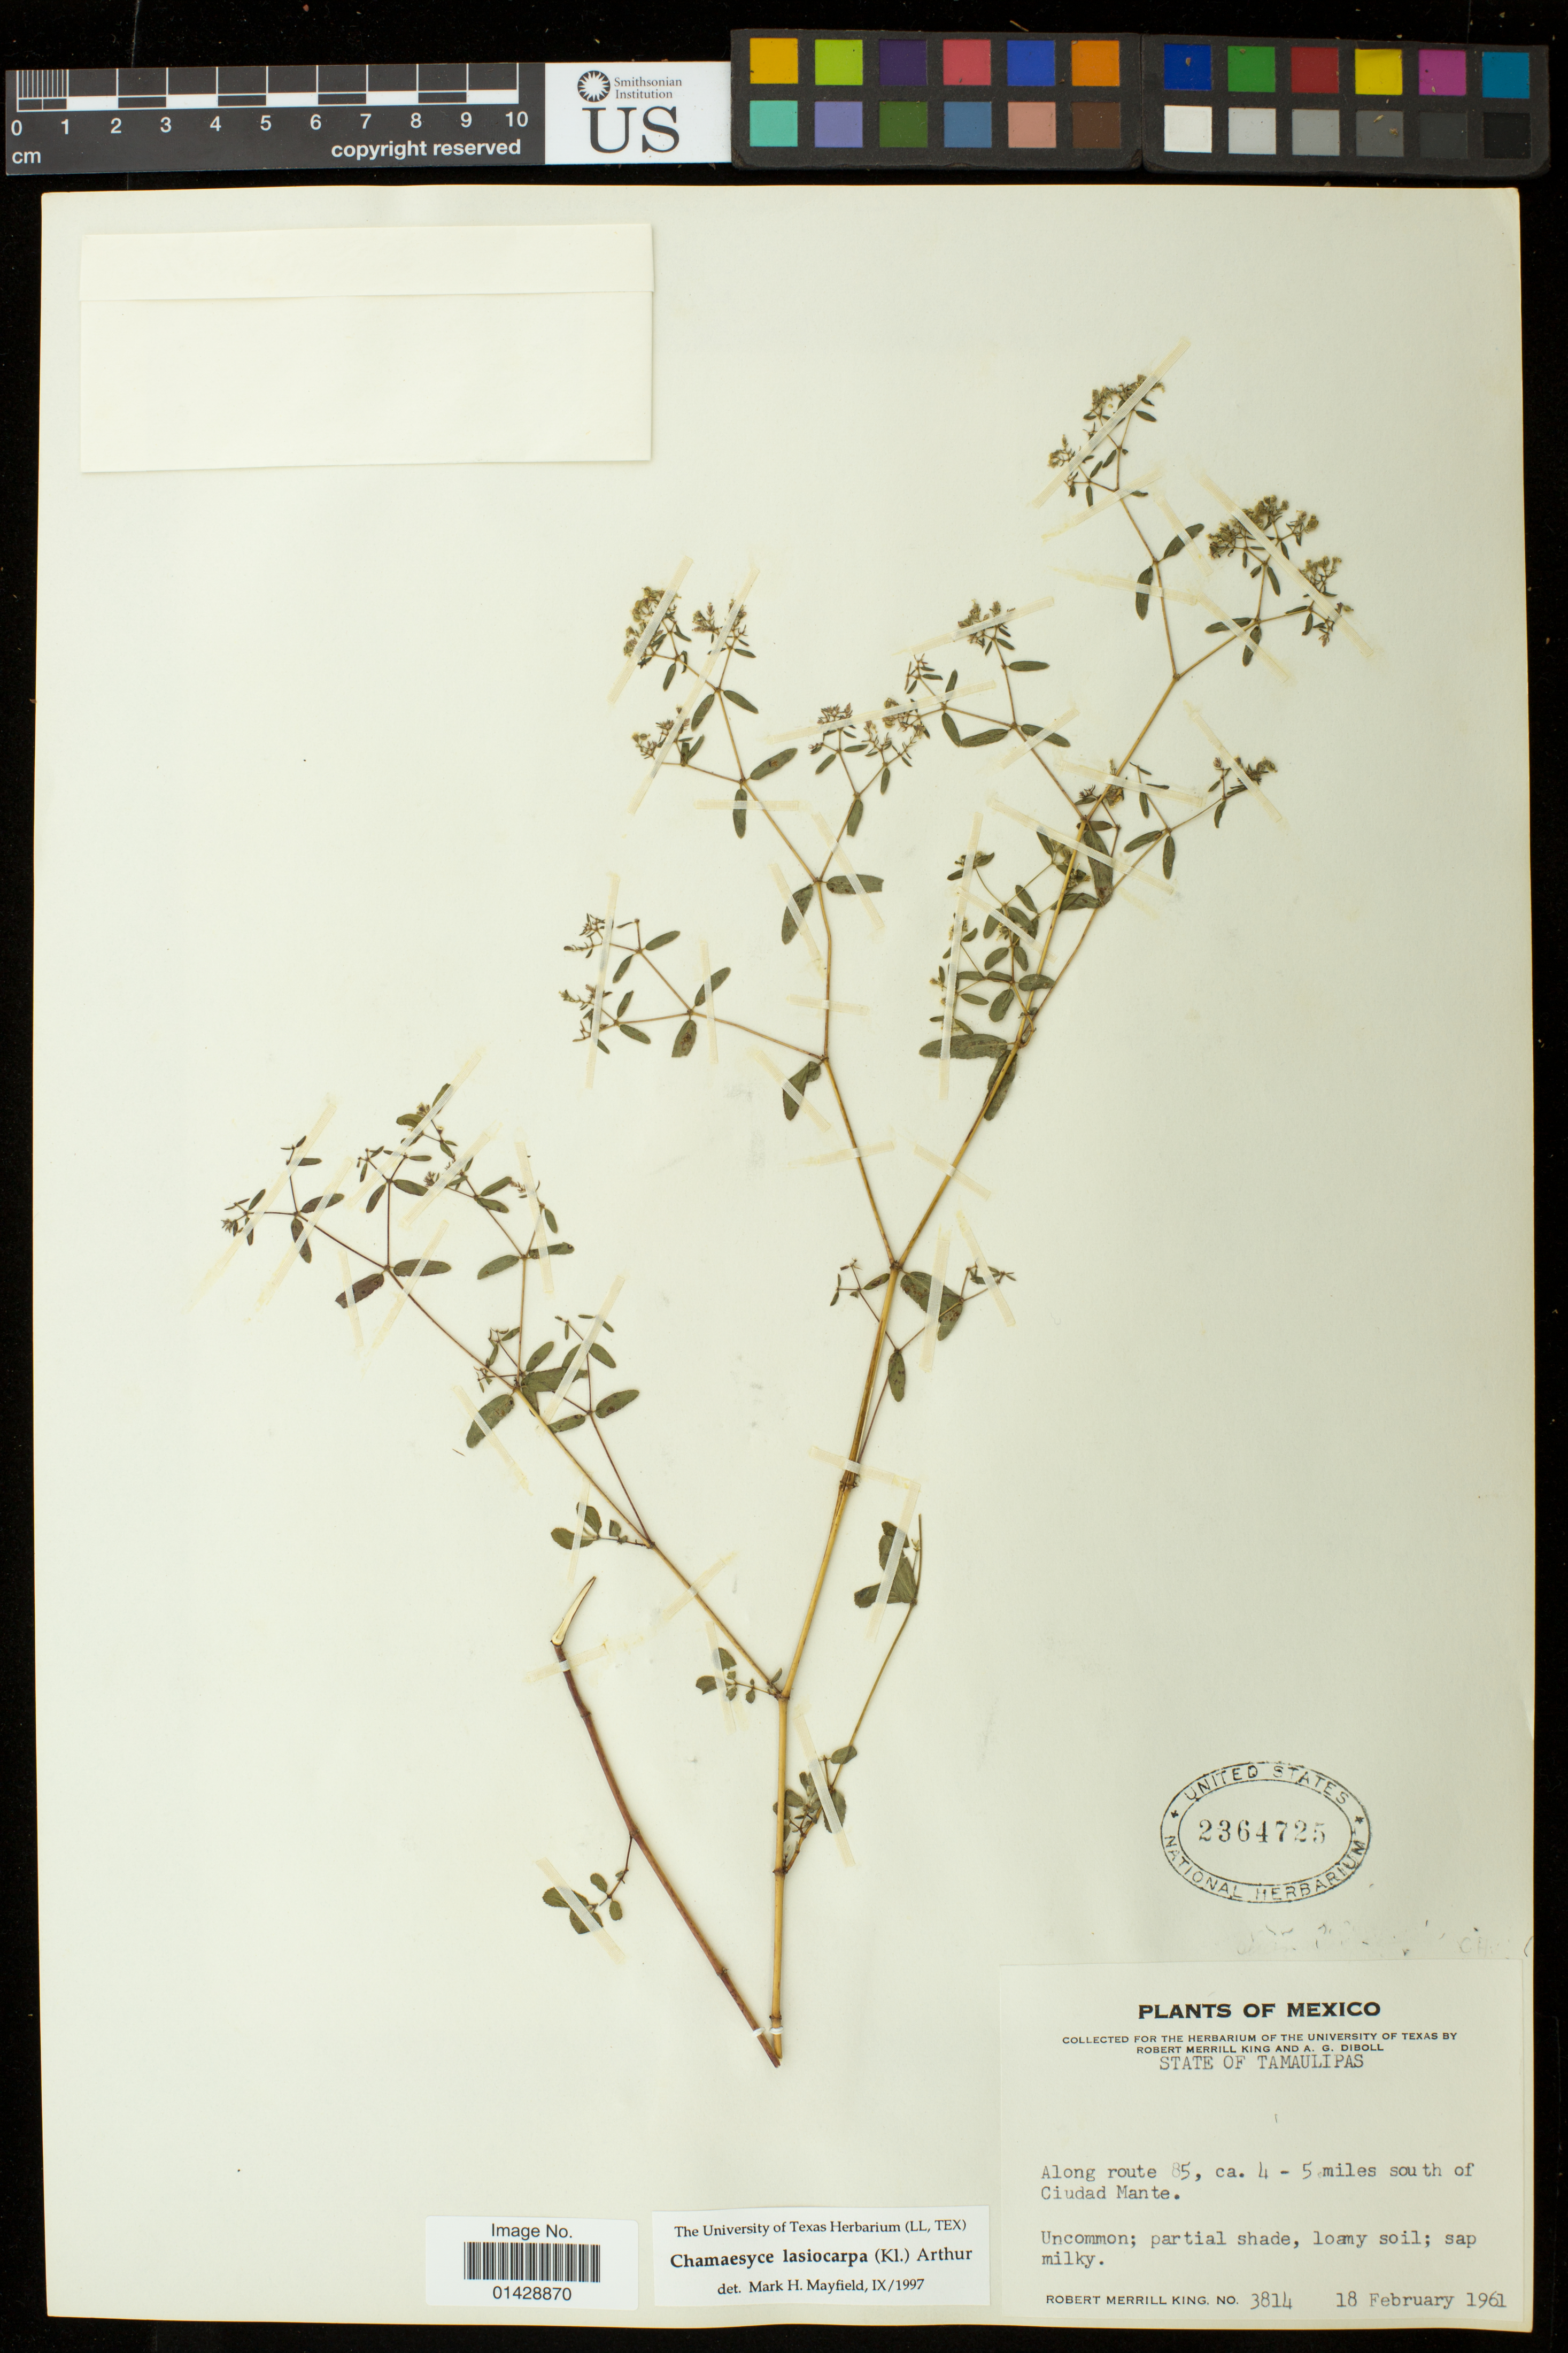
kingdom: Plantae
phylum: Tracheophyta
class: Magnoliopsida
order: Malpighiales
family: Euphorbiaceae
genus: Euphorbia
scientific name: Euphorbia lasiocarpa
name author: Klotzsch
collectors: R. M. King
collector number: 3814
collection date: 1961-02-18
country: Mexico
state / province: Tamaulipas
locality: Along route 85, ca. 4-5 miles south of Ciudad Mante.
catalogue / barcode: US 2364725